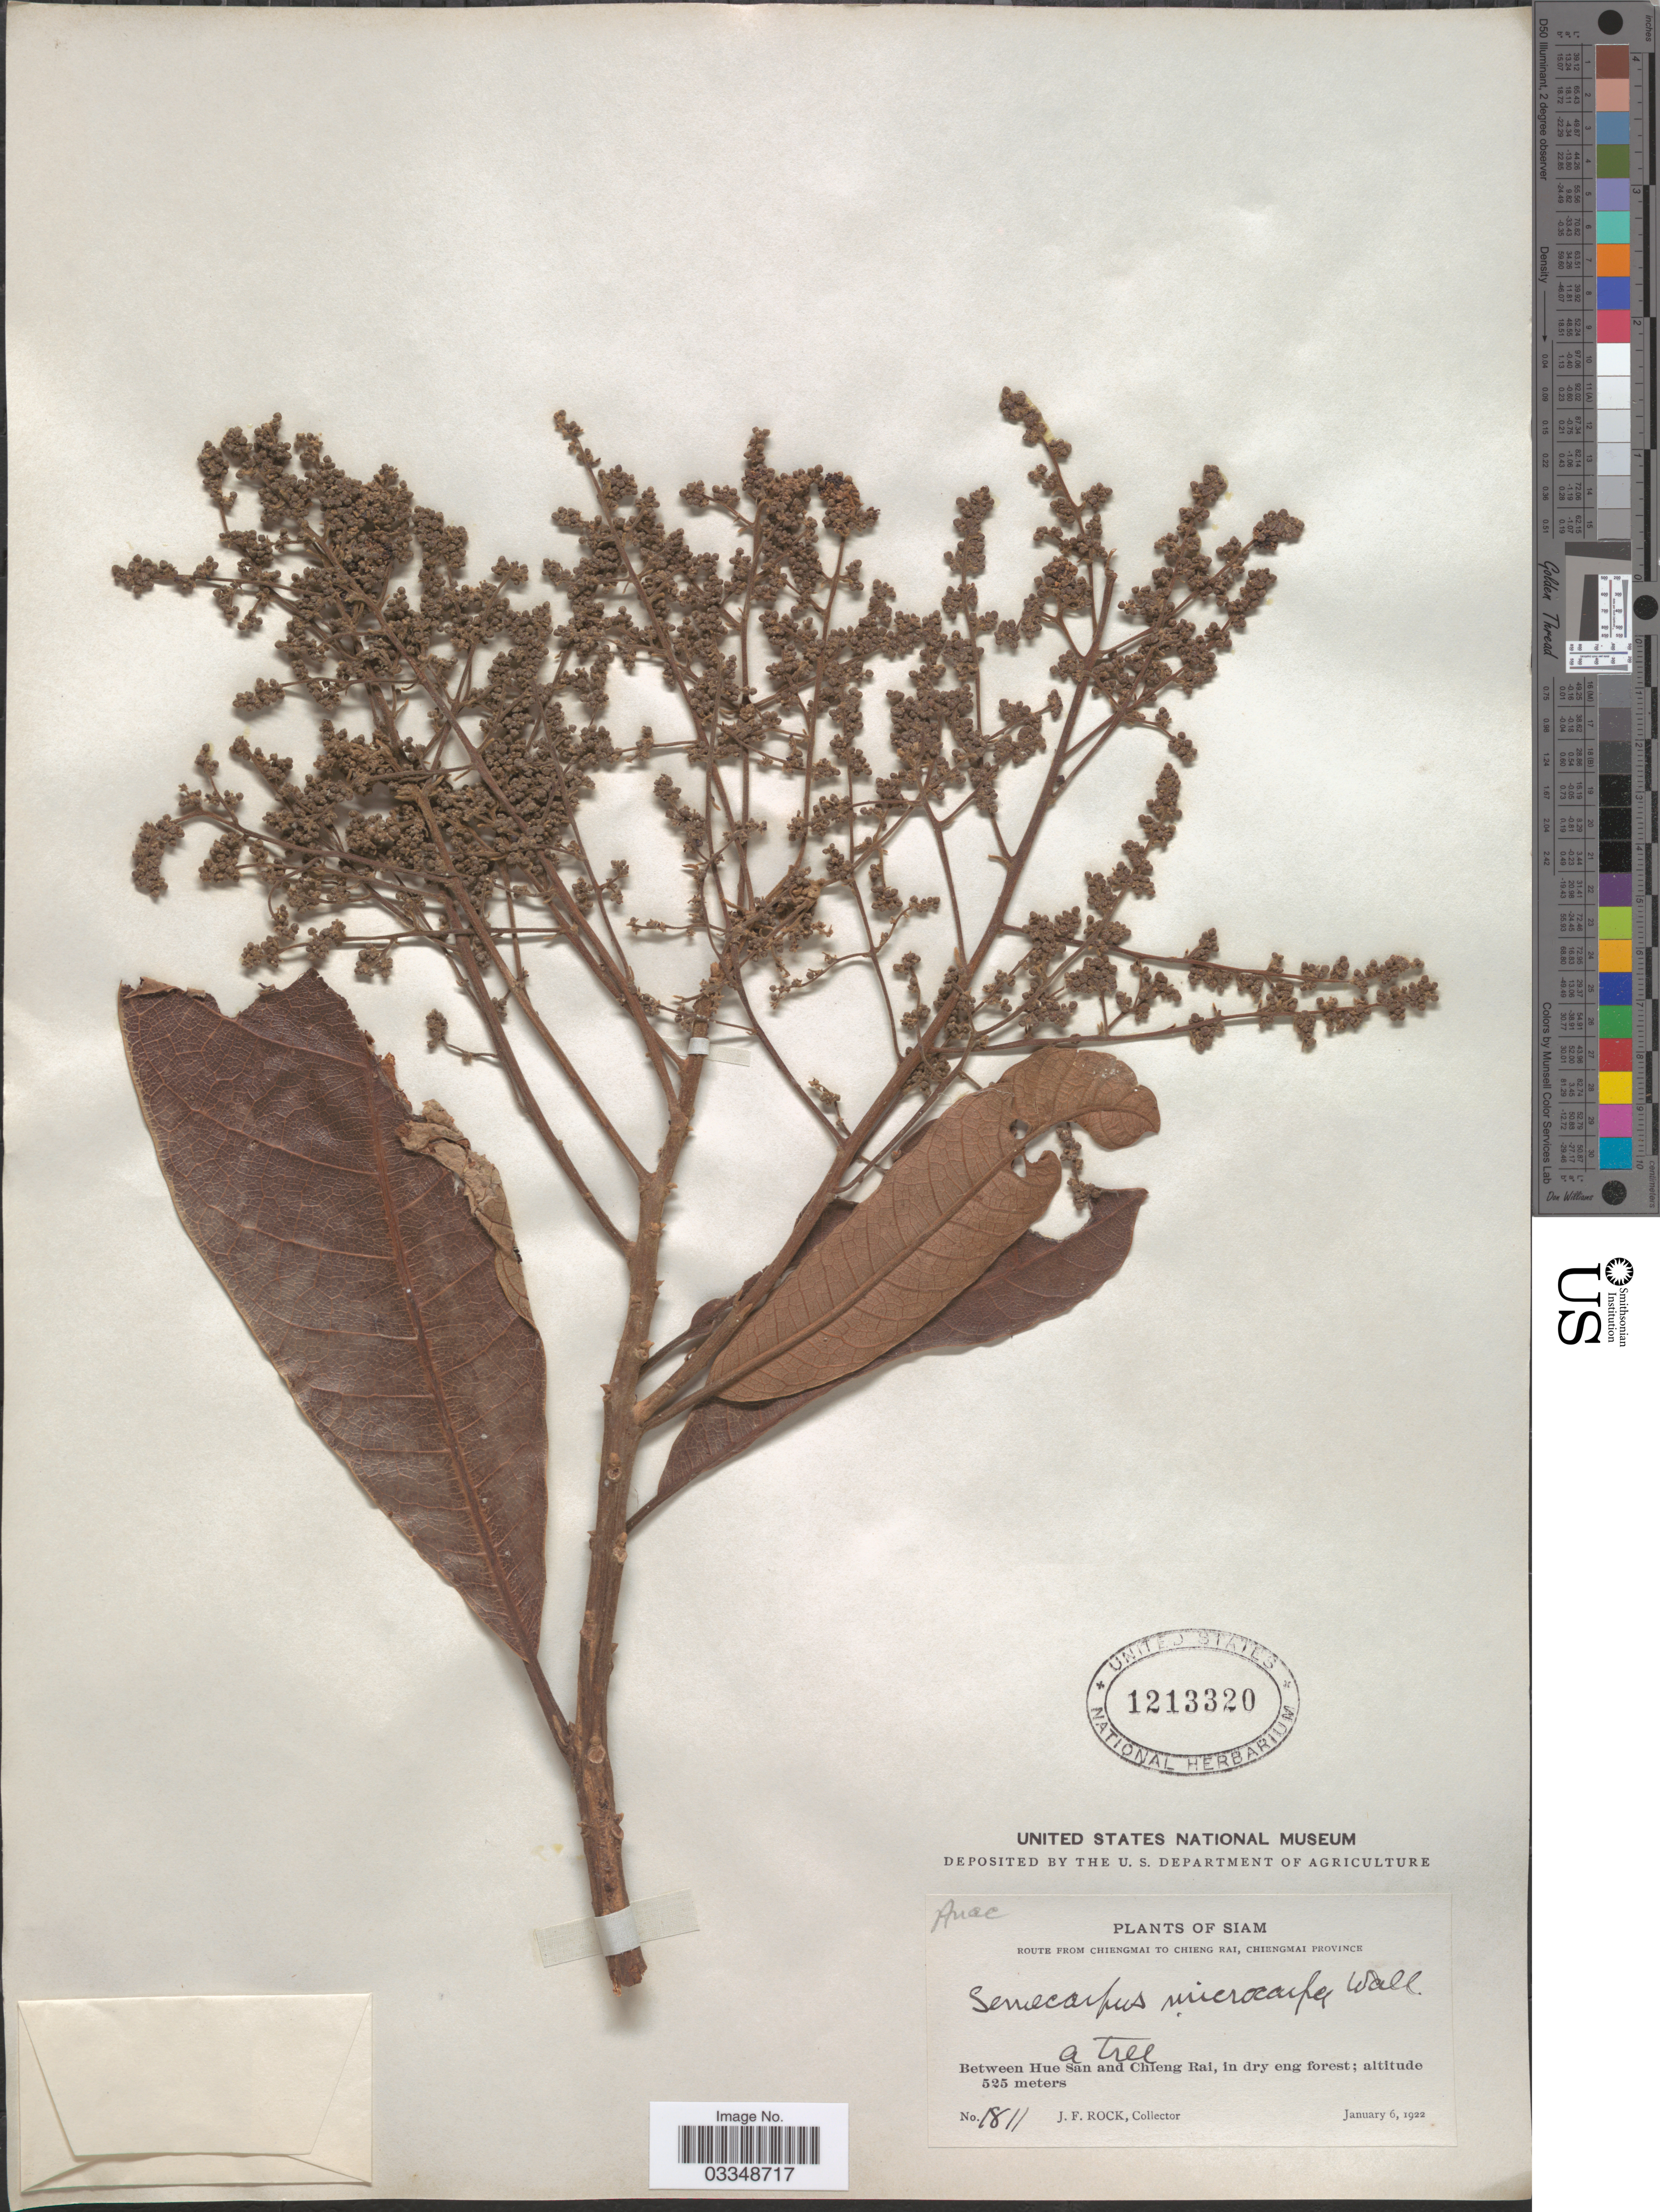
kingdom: Plantae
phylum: Tracheophyta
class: Magnoliopsida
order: Sapindales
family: Anacardiaceae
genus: Semecarpus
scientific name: Semecarpus microcarpus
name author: Wall.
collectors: J. Rock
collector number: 1811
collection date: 1922-01-06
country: Thailand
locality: Siam. Route from Chieng Rai to Chieng Sen. Between Hue San and Chieng Rai, in dry eng forest.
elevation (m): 525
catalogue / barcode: US 1213320